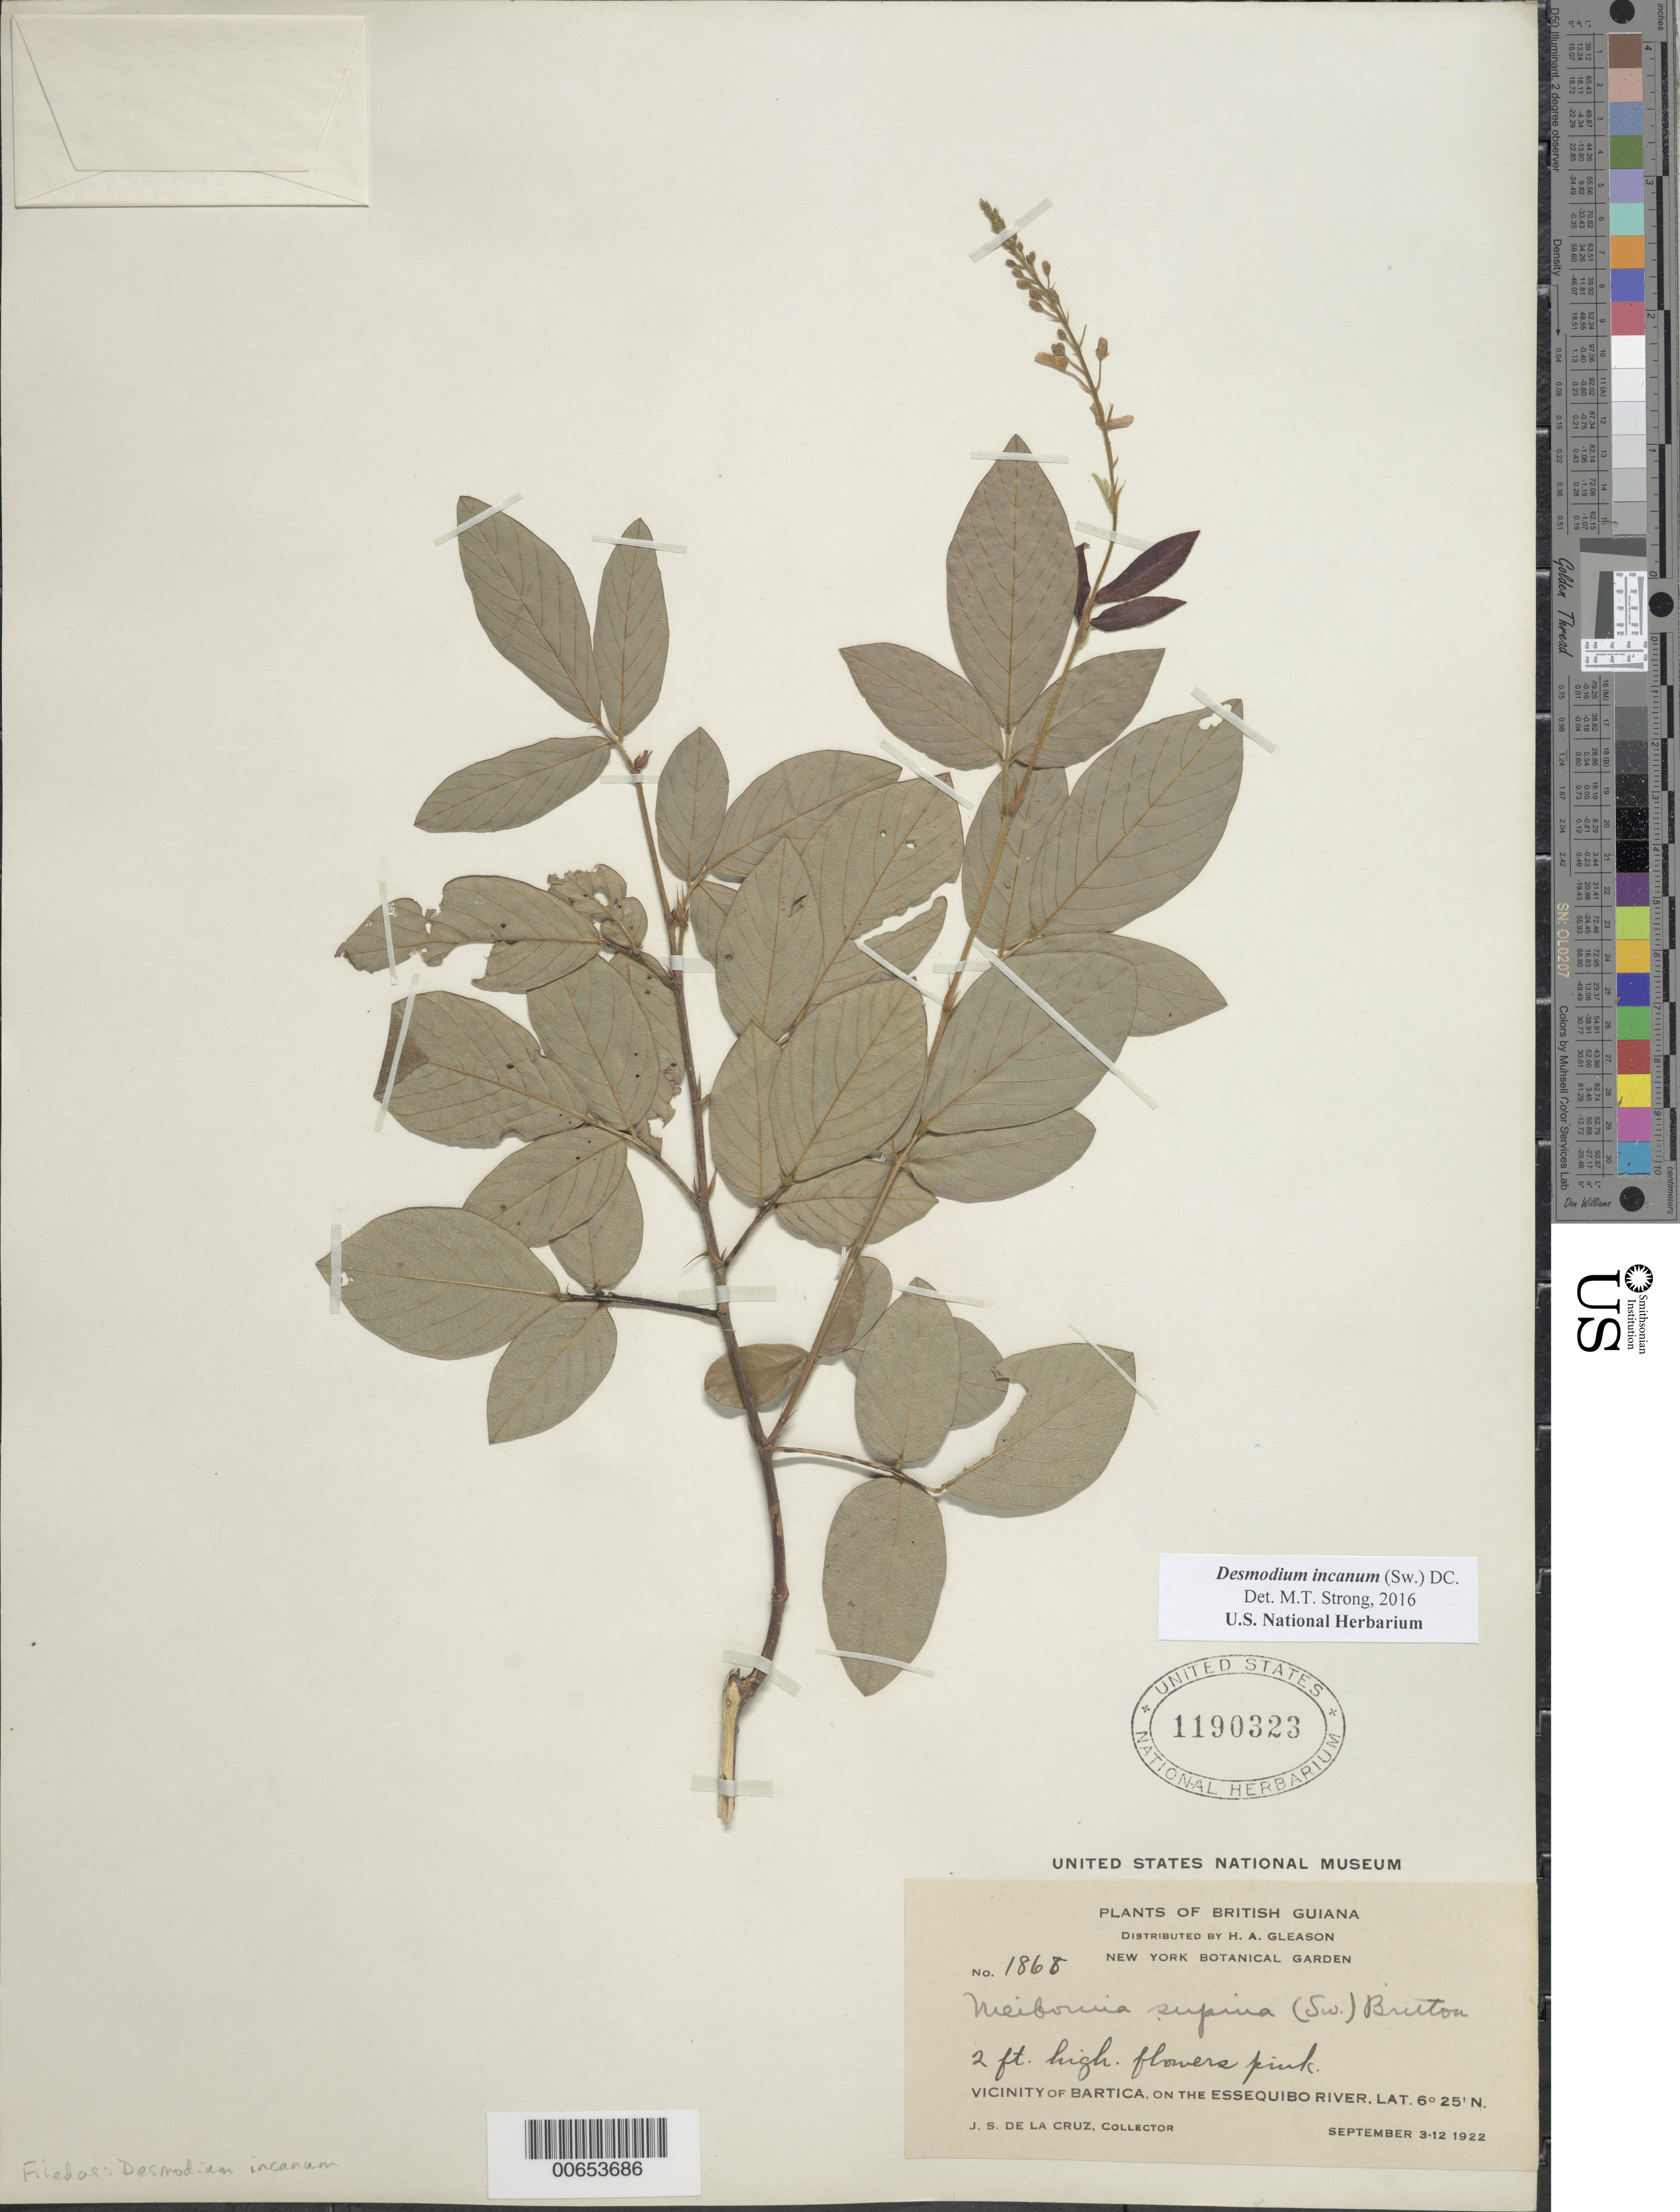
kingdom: Plantae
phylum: Tracheophyta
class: Magnoliopsida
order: Fabales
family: Fabaceae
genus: Desmodium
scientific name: Desmodium incanum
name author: (Sw.) DC.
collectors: J. S. de la Cruz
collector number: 1868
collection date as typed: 3-Sep-22 to 12-Sep-22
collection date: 1922-09-03/1922-09-12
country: Guyana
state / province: Cuyuni-Mazaruni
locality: Bartica, vic., on the Essequibo River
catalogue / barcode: US 1190323